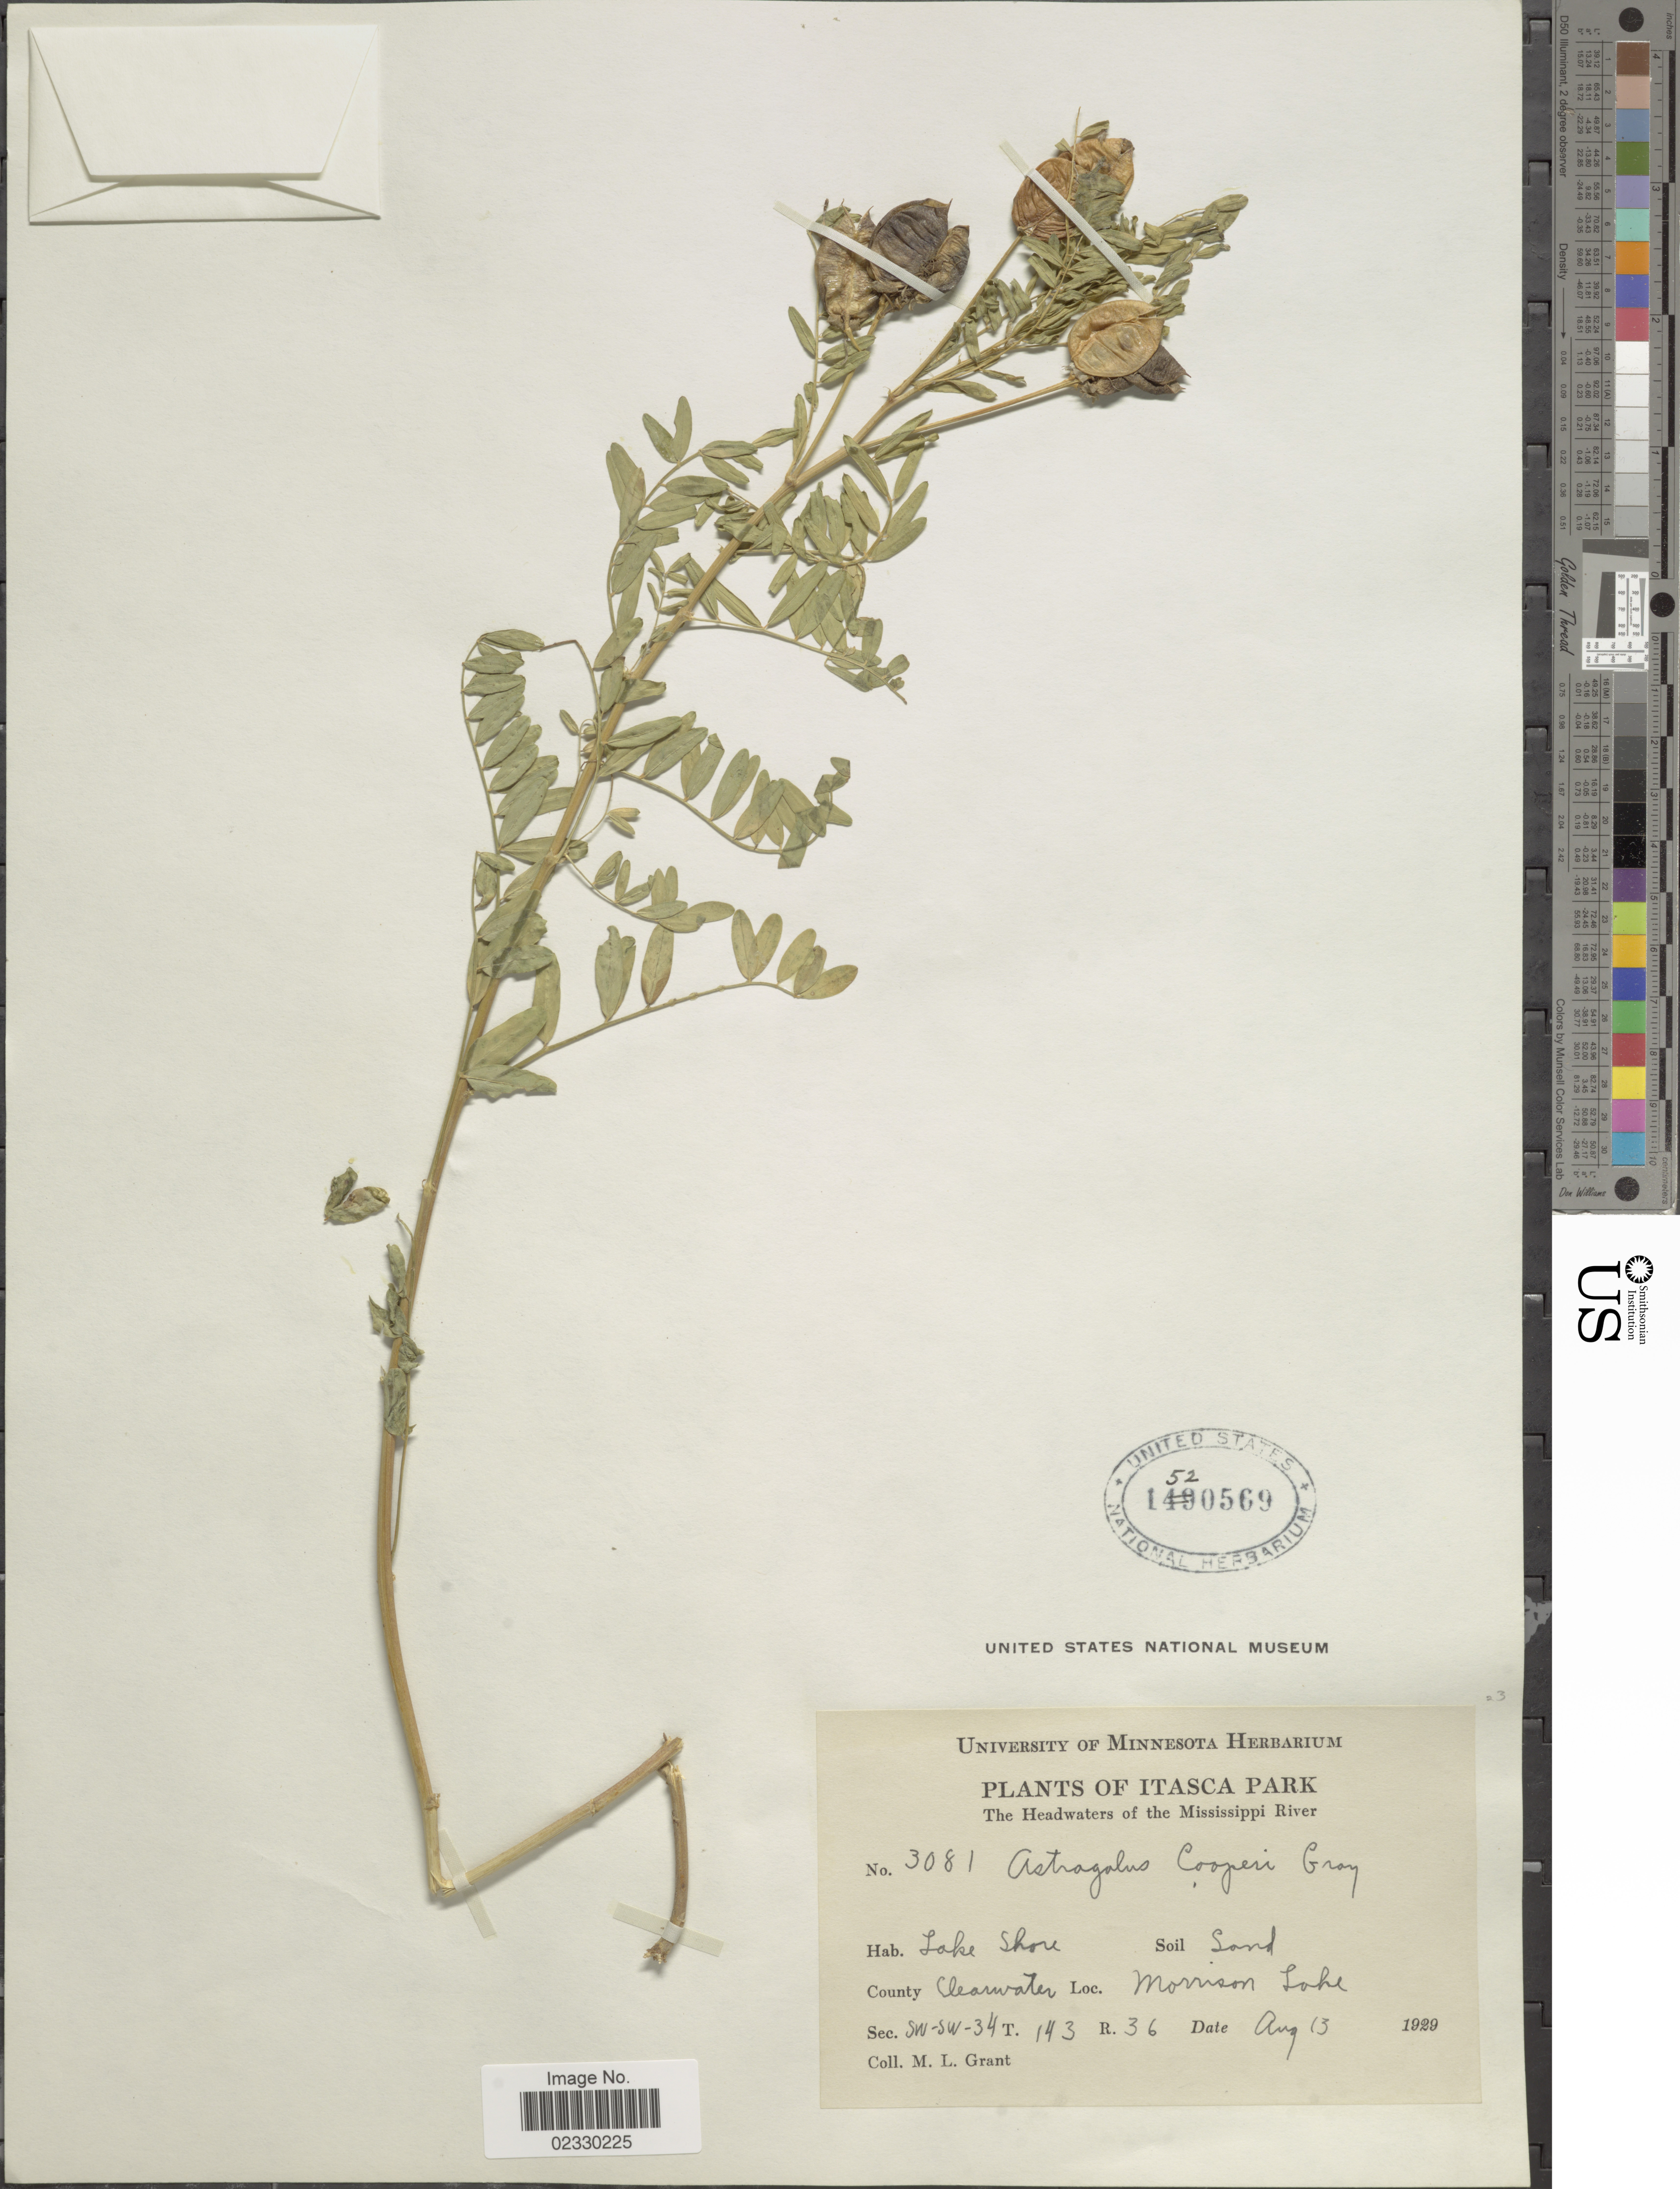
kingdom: Plantae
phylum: Tracheophyta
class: Magnoliopsida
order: Fabales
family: Fabaceae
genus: Astragalus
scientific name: Astragalus cooperi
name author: A. Gray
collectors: M. L. Grant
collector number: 3081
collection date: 1929-08-13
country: United States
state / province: Minnesota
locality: Itasca Park, The Headwaters of the Mississippi River, Lake Shore, Soil Sand, County Clearwater, Morrison Lake, Sec. SW-SW-34 T.143 R.36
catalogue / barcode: US 1520569